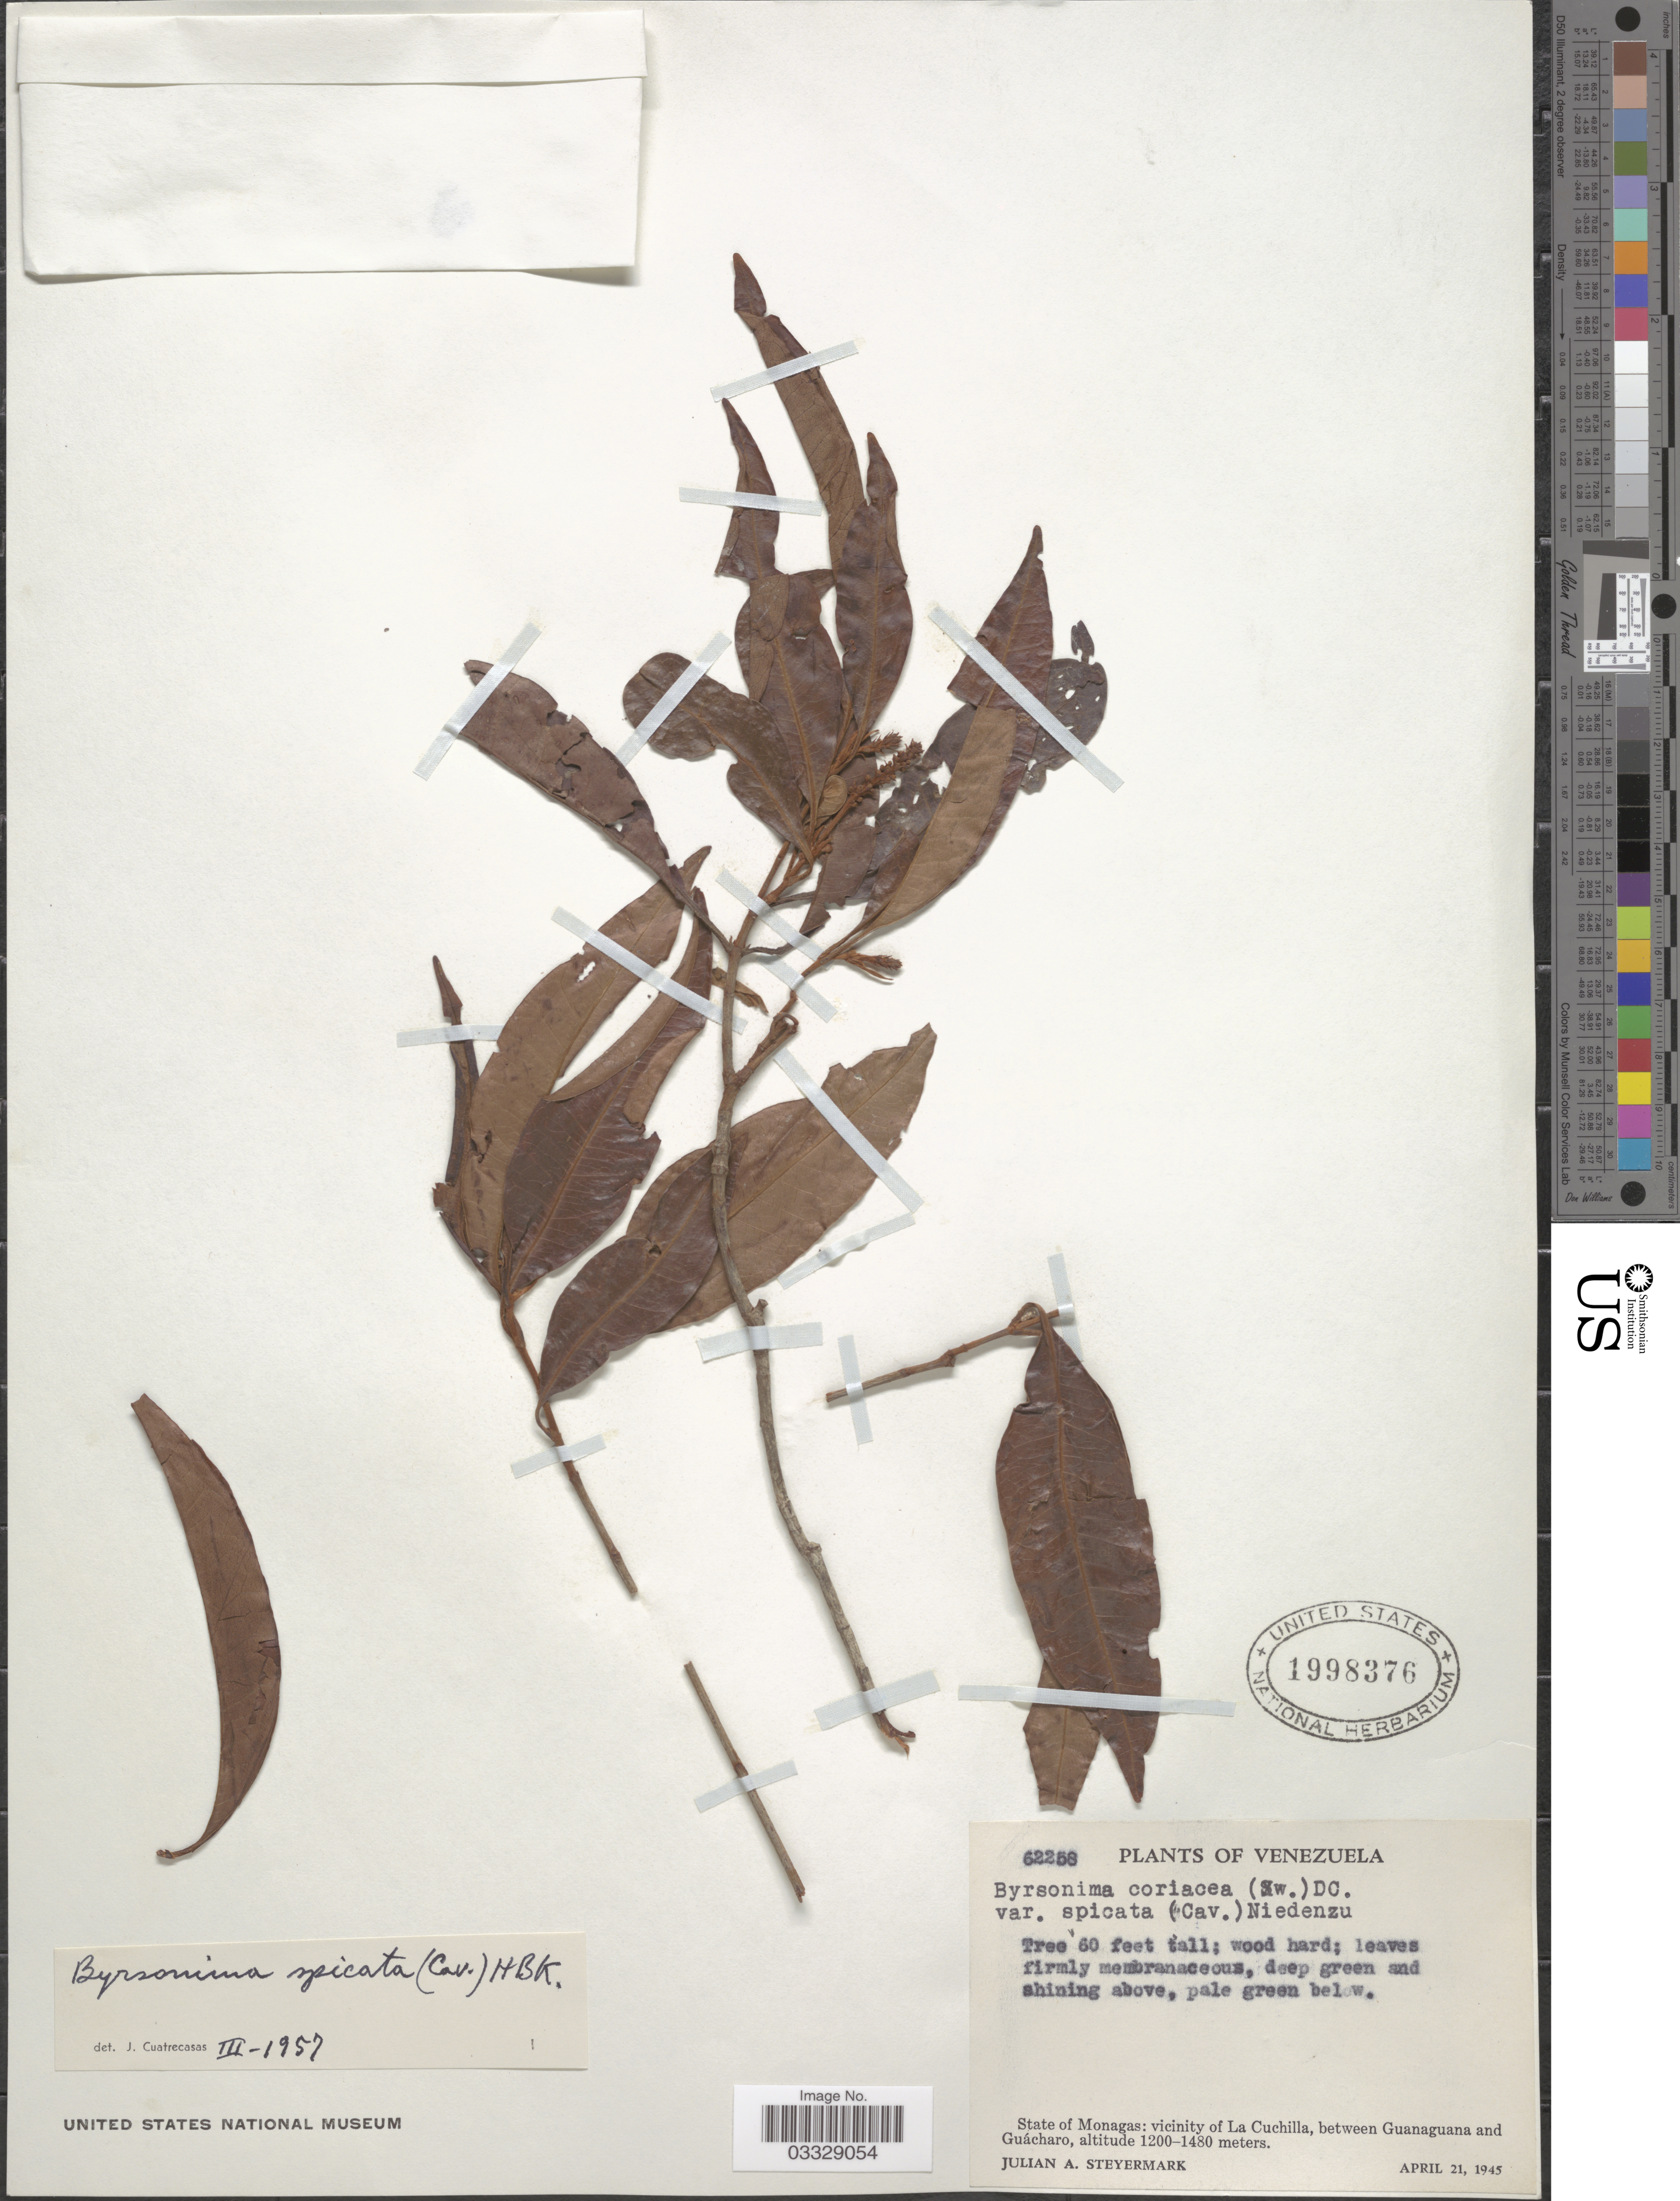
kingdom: Plantae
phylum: Tracheophyta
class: Magnoliopsida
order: Malpighiales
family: Malpighiaceae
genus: Byrsonima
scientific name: Byrsonima spicata (Cav.) DC.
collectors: J. Steyermark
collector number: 62258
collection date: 1945-04-21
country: Venezuela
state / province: Monagas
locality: Vicinity of La Cuchilla, between Guanaguana and Guácharo.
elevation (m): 1200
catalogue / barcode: US 1998376